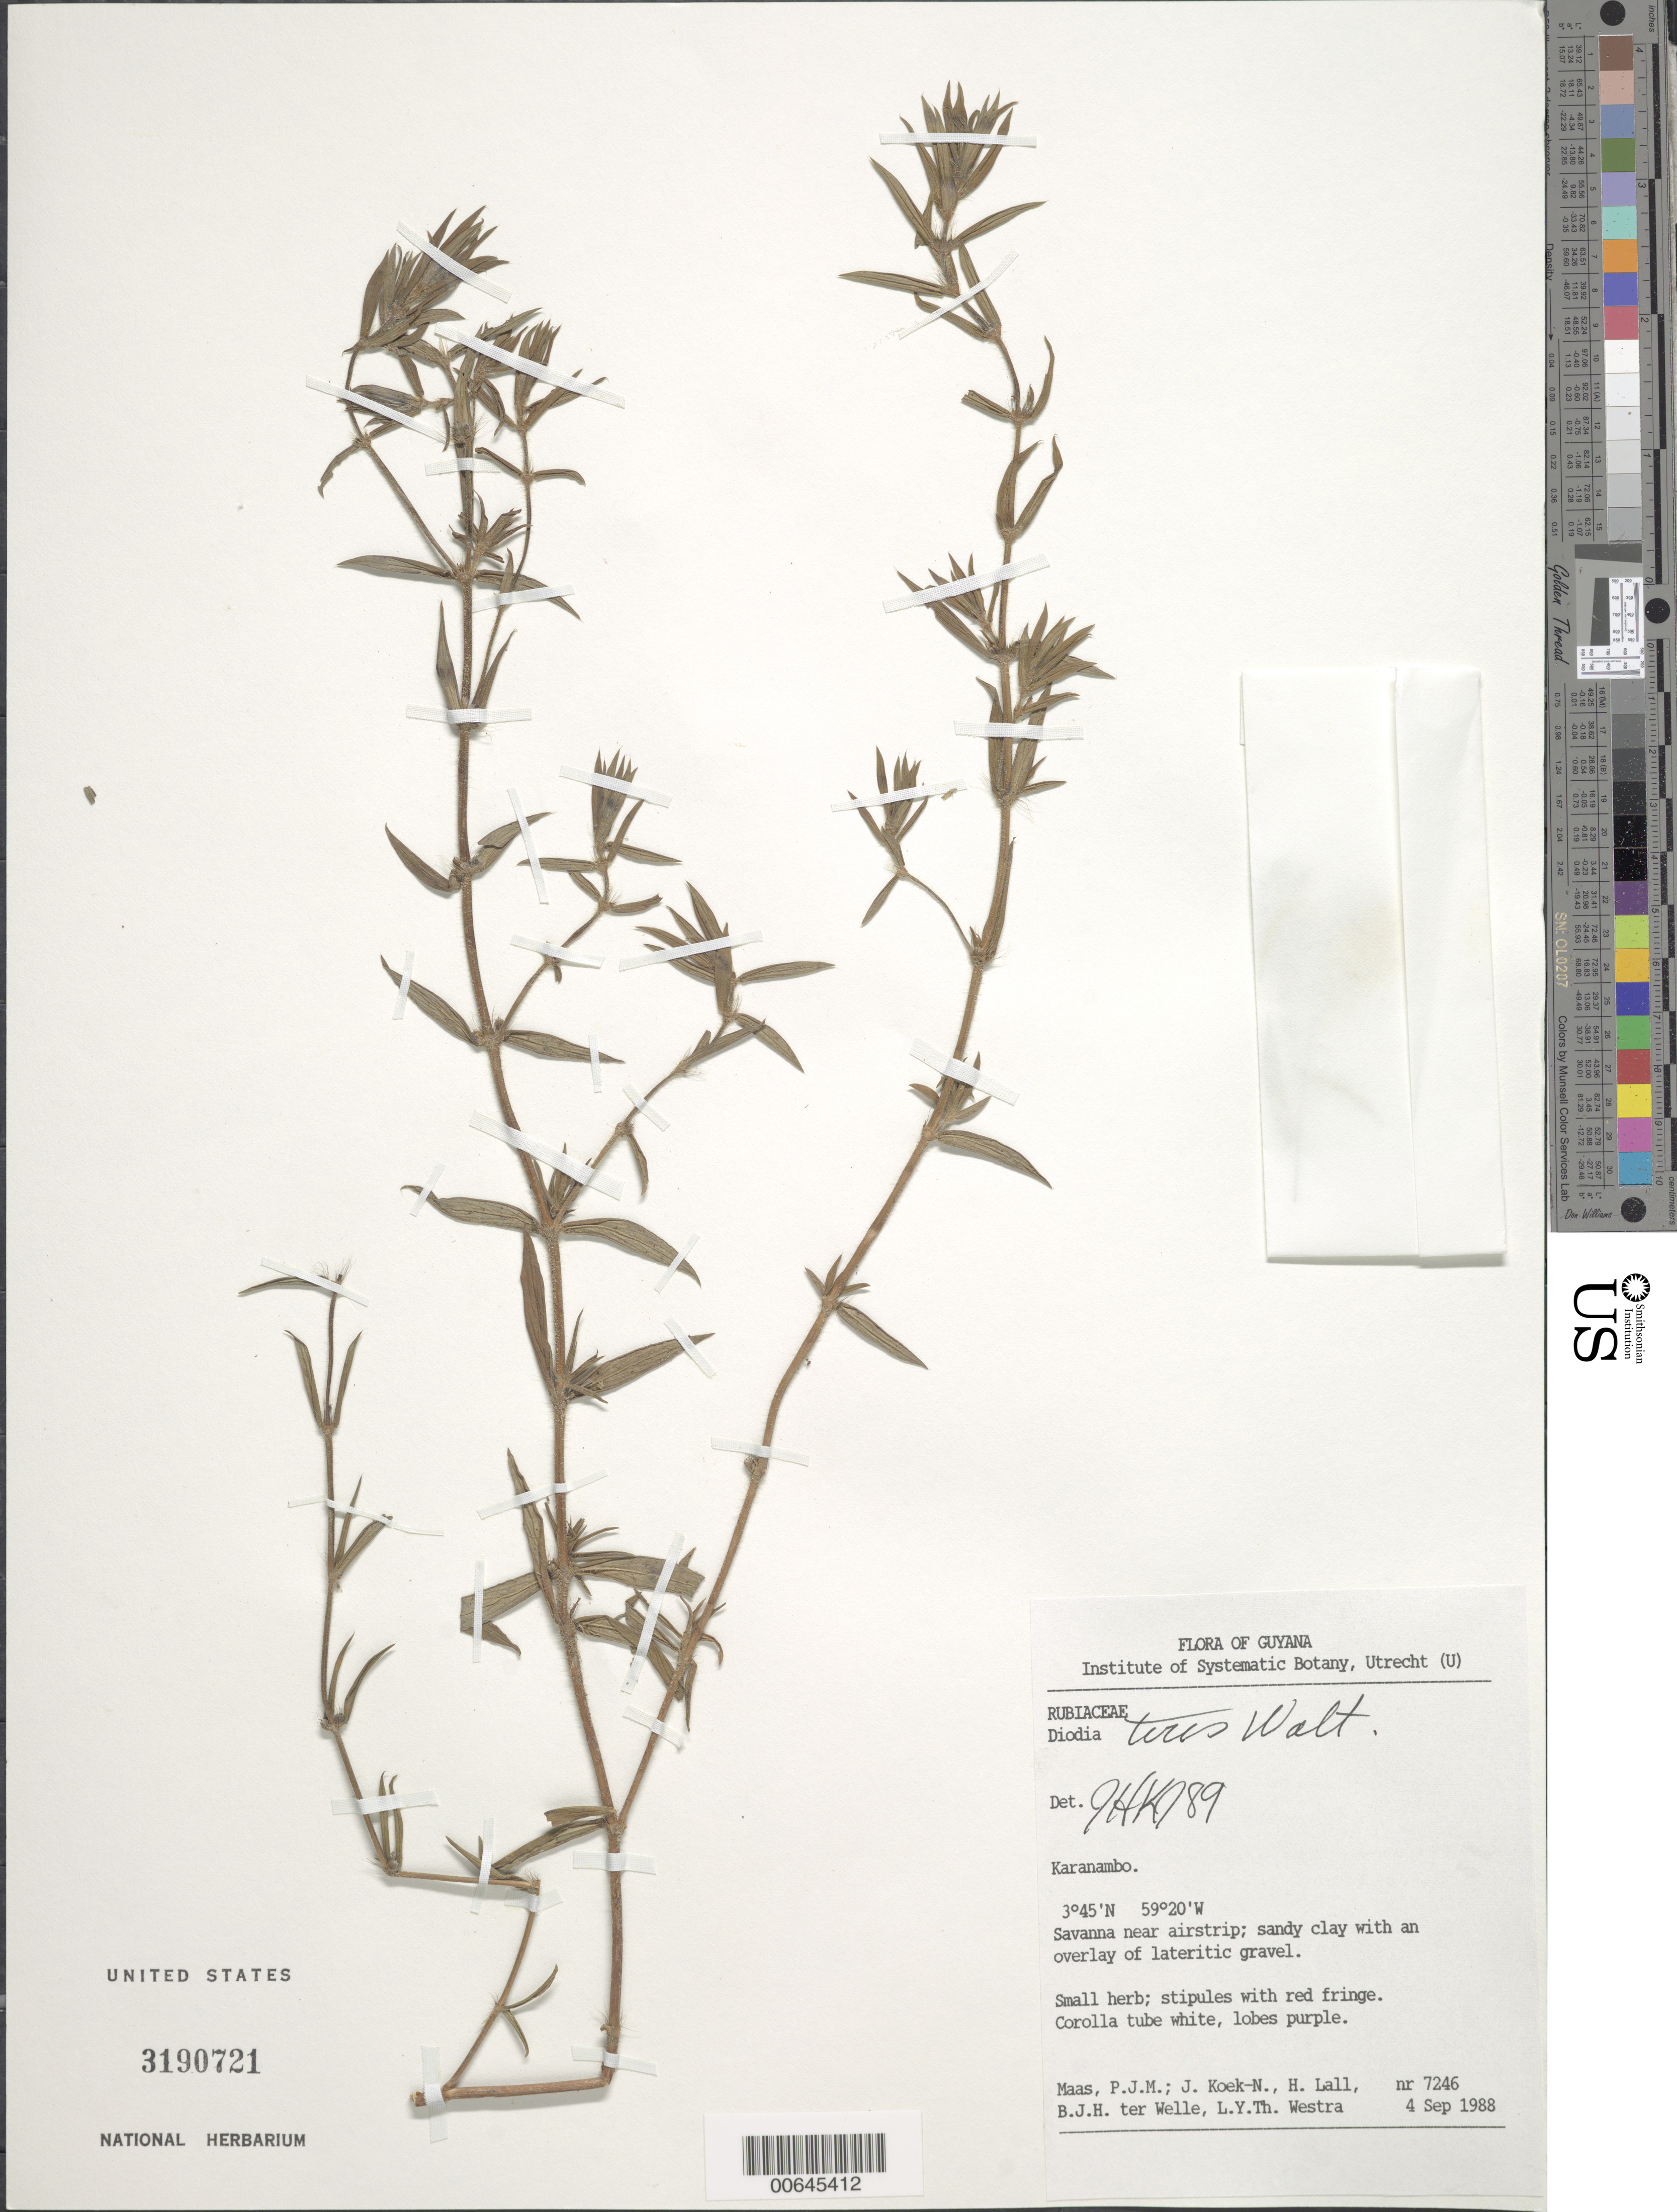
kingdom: Plantae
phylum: Tracheophyta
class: Magnoliopsida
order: Gentianales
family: Rubiaceae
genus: Diodia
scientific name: Diodia teres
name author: Walter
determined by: Kirkbride, J. H.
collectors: P. Maas, J. Koek-Noorman, H. Lall, B. Welle & L. Y. T. Westra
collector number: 7246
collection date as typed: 4-Sep-88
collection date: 1988-09-04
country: Guyana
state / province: U. Takutu-U. Essequibo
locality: Karanambo, savanna near airstrip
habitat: Savanna, sandy clay with an overlay of lateitic gravel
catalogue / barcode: US 3190721